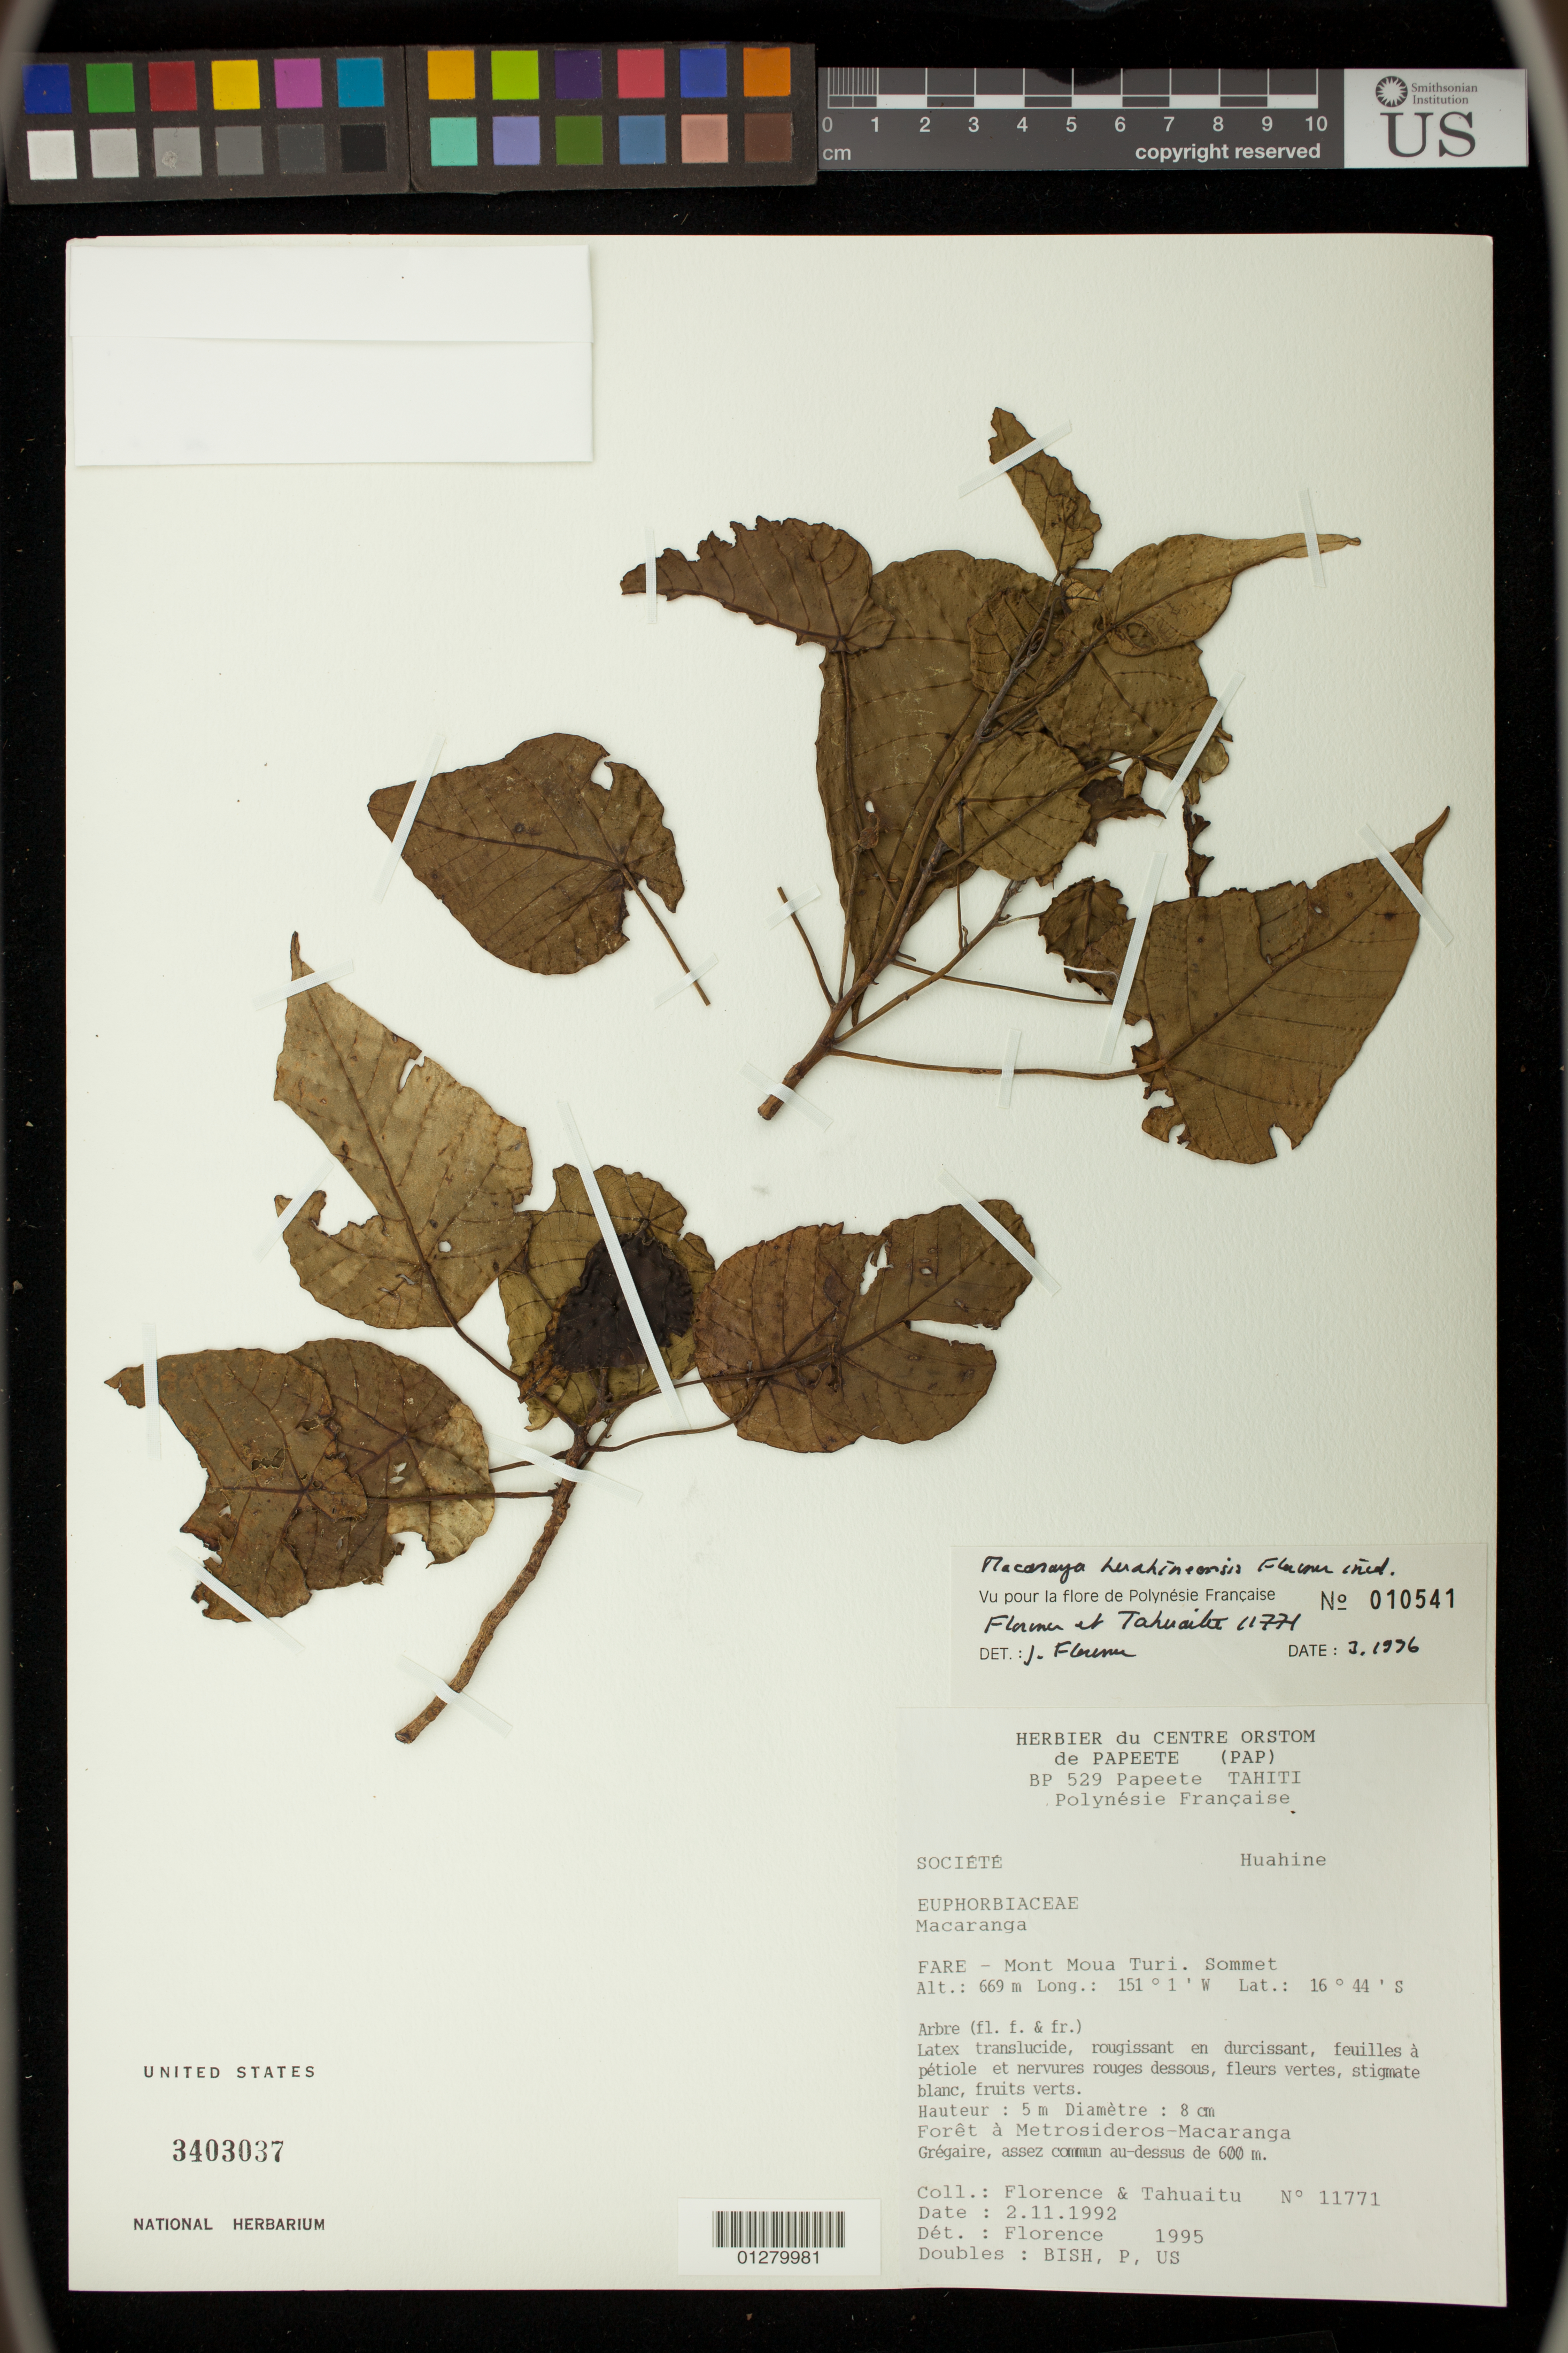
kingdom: Plantae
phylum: Tracheophyta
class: Magnoliopsida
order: Malpighiales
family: Euphorbiaceae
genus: Macaranga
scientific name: Macaranga huahineensis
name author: J. Florence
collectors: -. Florence & -. Tahuaitu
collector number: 11771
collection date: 1992-02-11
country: French Polynesia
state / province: Iles Sous-le-Vent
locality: Fare - Mont Moua Turi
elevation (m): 669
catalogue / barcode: US 3403037